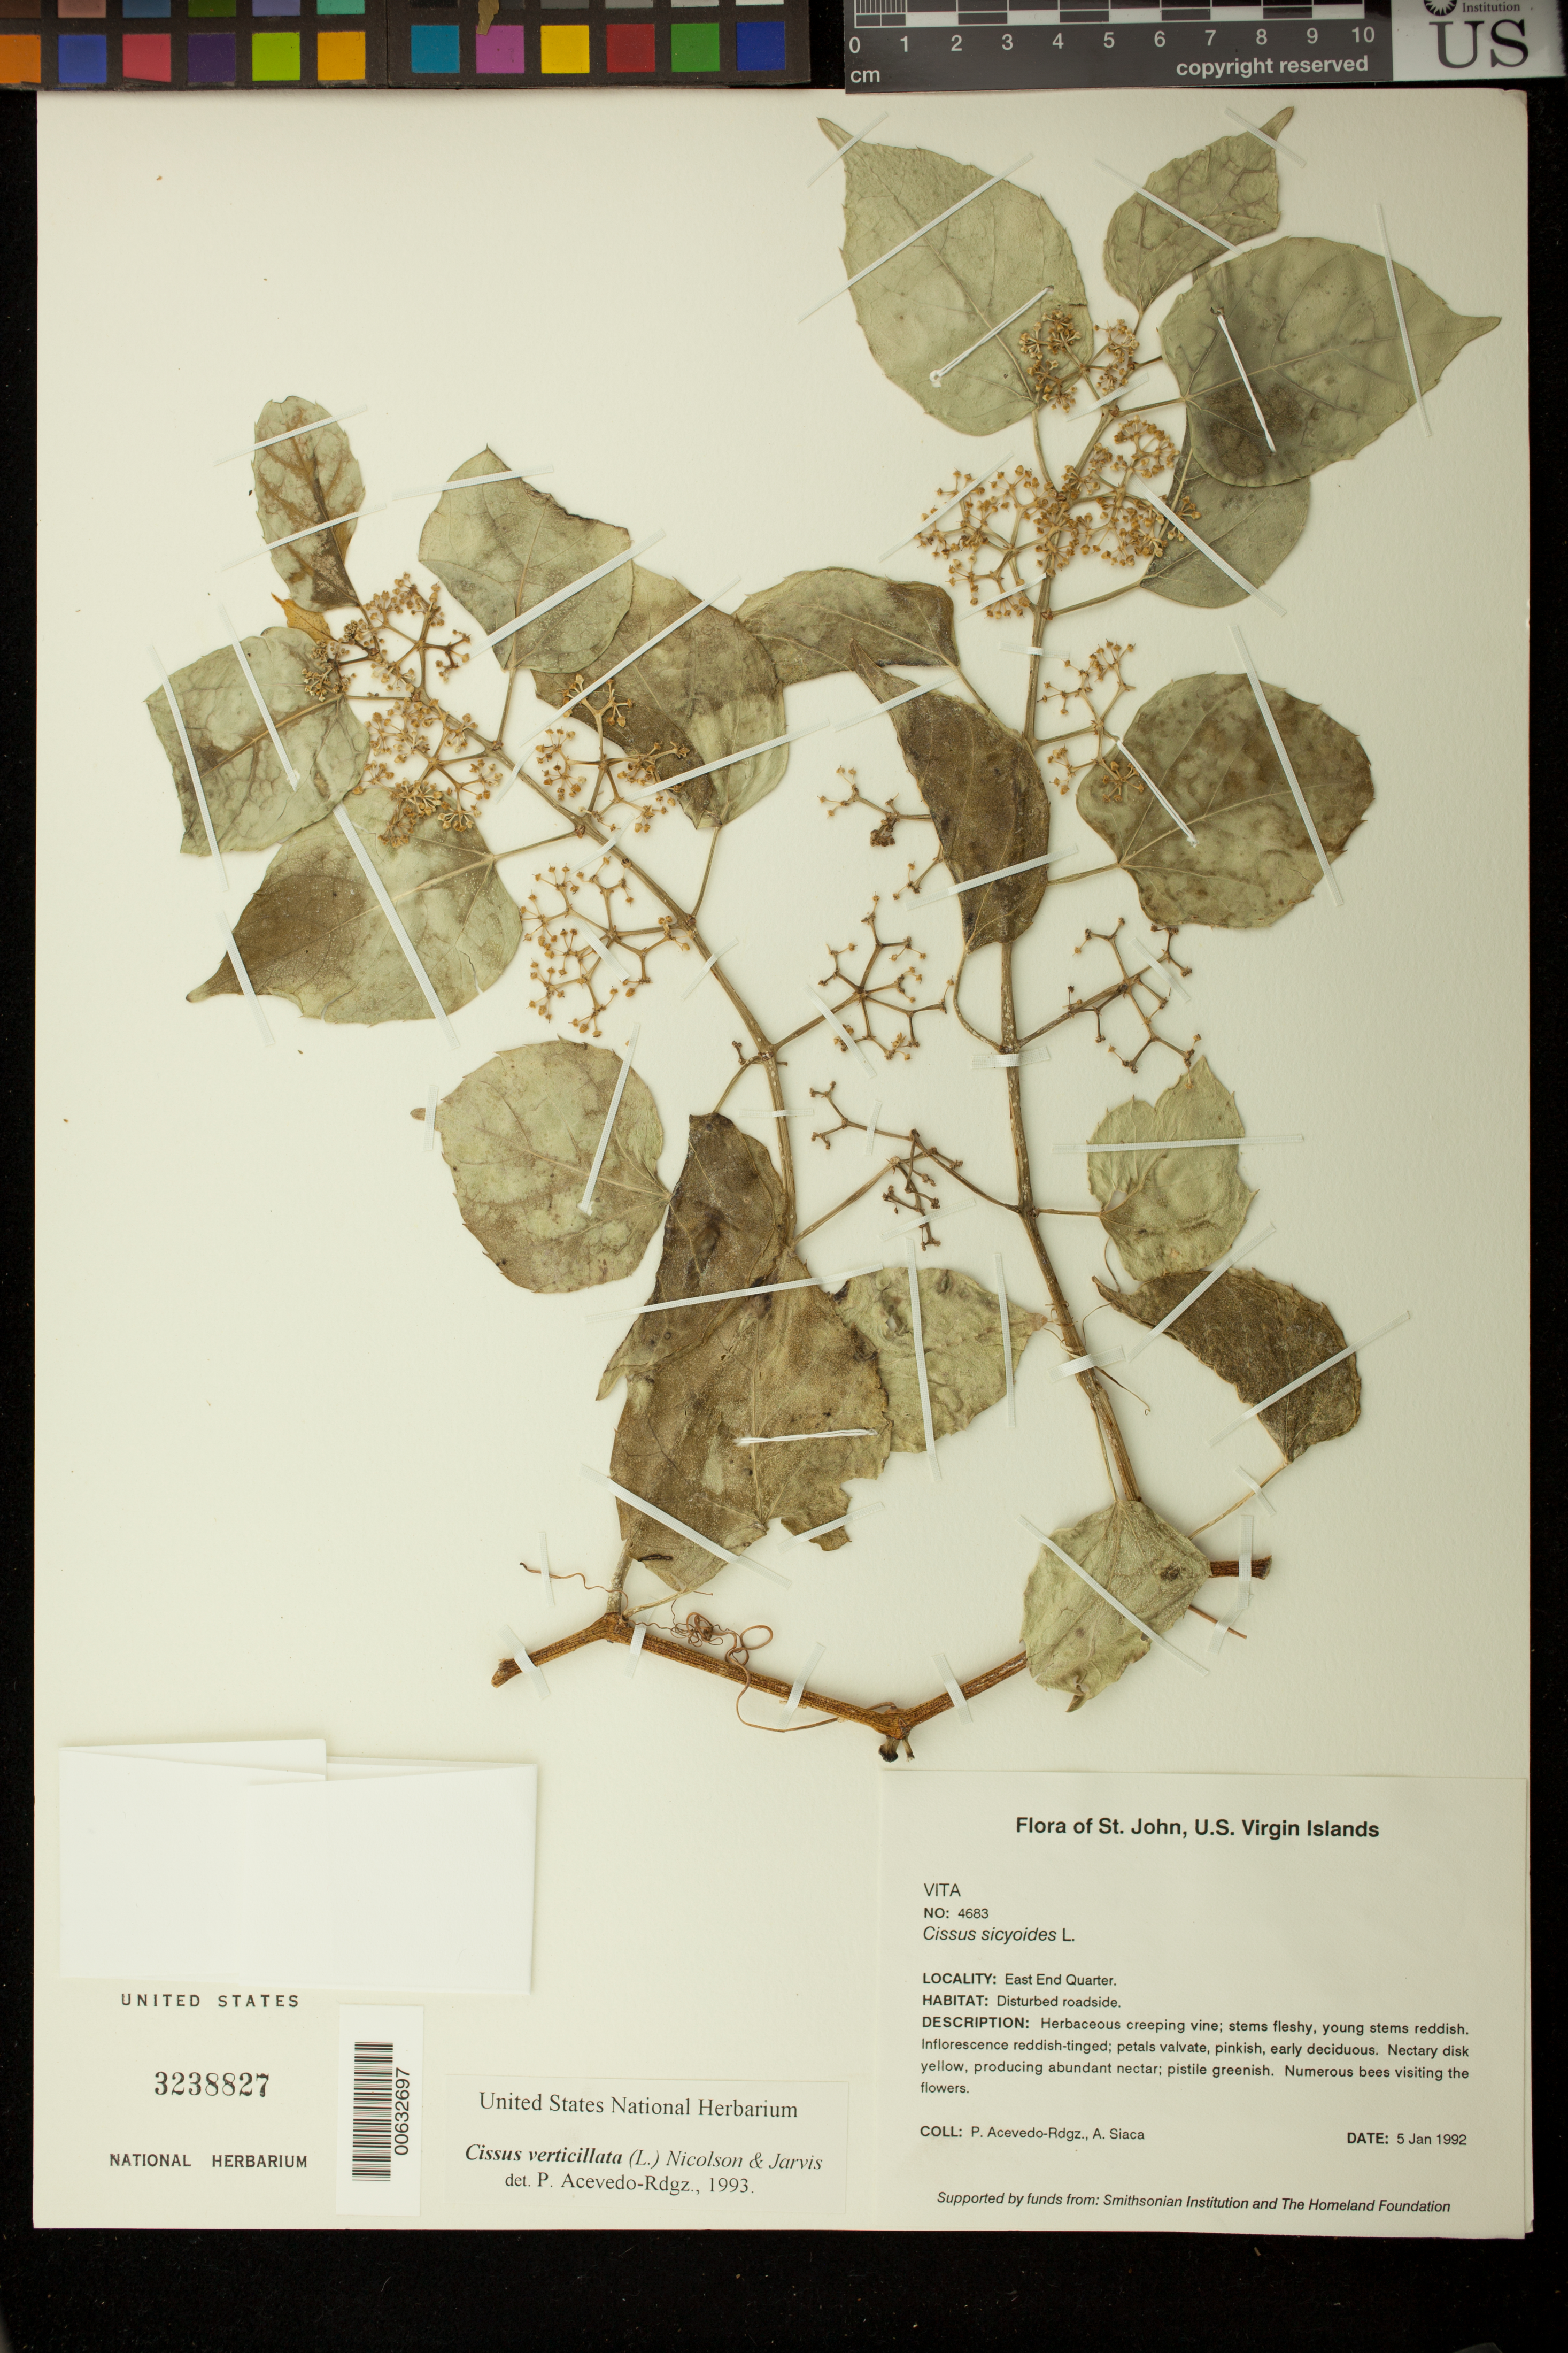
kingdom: Plantae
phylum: Tracheophyta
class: Magnoliopsida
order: Vitales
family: Vitaceae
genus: Cissus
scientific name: Cissus verticillata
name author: (L.) Nicolson & C.E. Jarvis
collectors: P. Acevedo-Rodr. & A. Siaca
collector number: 4683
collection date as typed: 05 Jan 1992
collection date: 1992-01-05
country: U.S. Virgin Islands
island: St. John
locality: East End Quarter.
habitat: Disturbed roadside.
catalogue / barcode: US 3238827